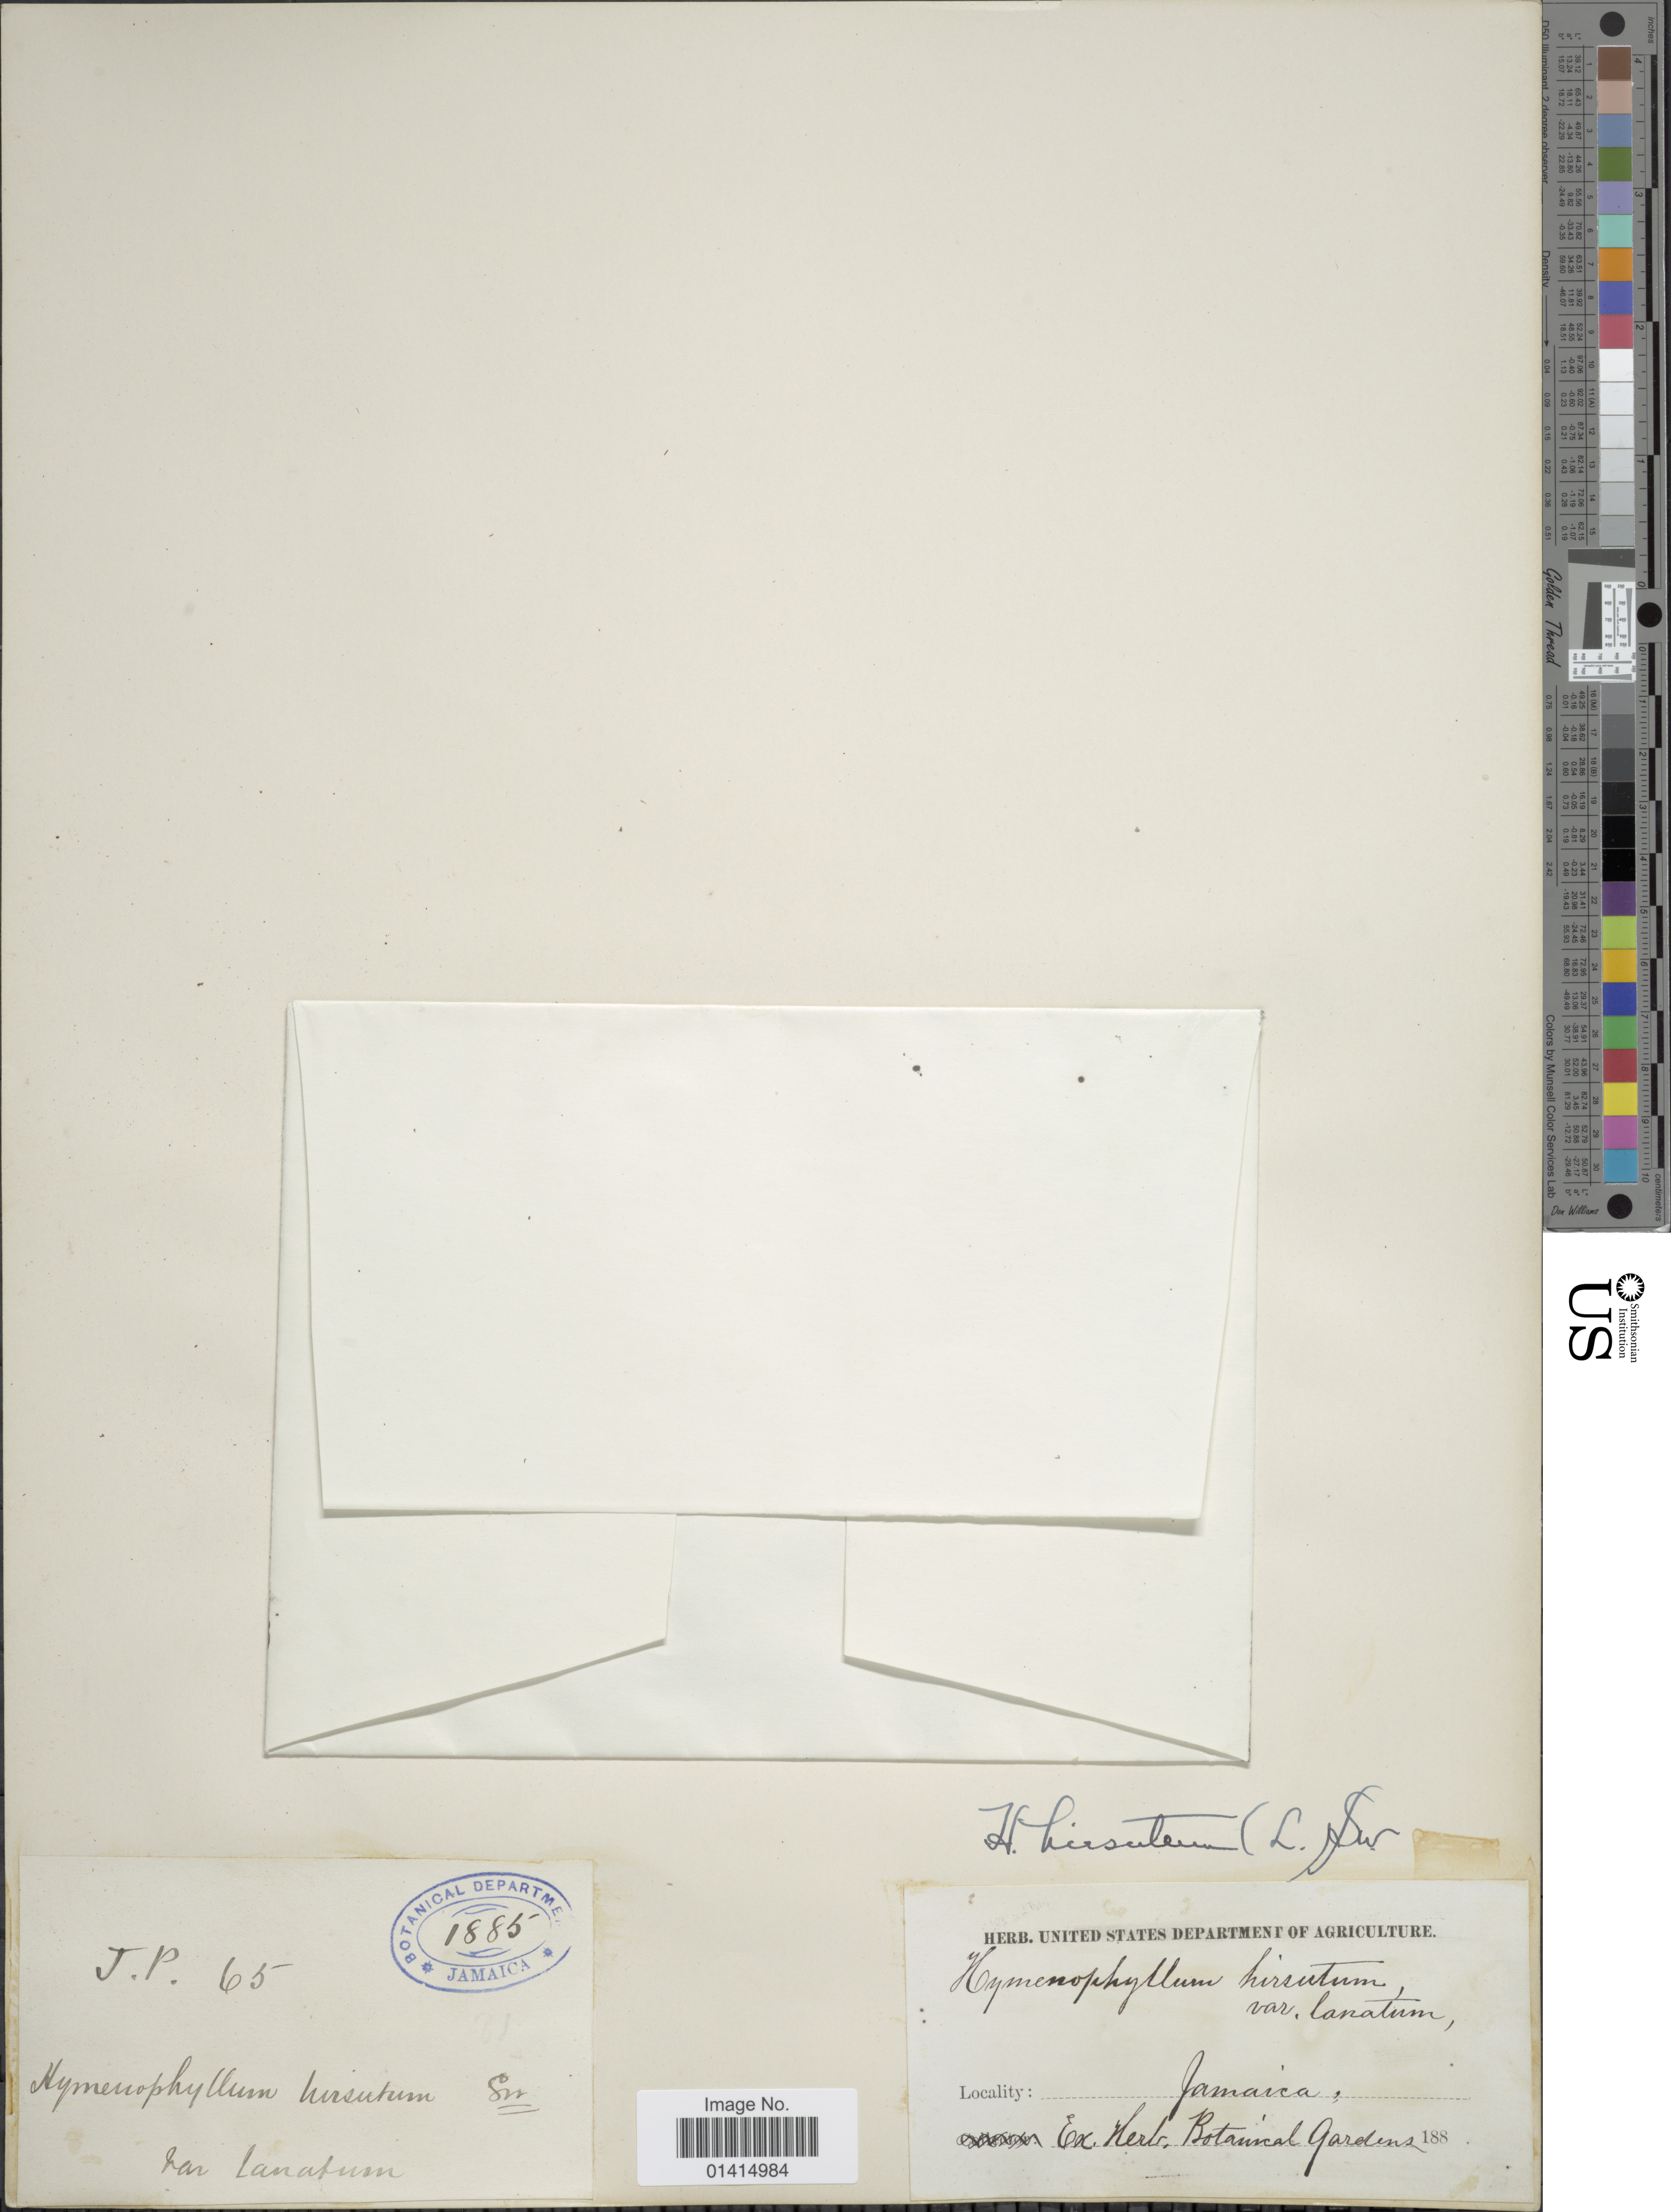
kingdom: Plantae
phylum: Tracheophyta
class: Polypodiopsida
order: Hymenophyllales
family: Hymenophyllaceae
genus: Hymenophyllum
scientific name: Hymenophyllum fragile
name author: (Hedw.) C.V. Morton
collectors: J.P.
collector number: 65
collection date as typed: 188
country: Jamaica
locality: Jamaica